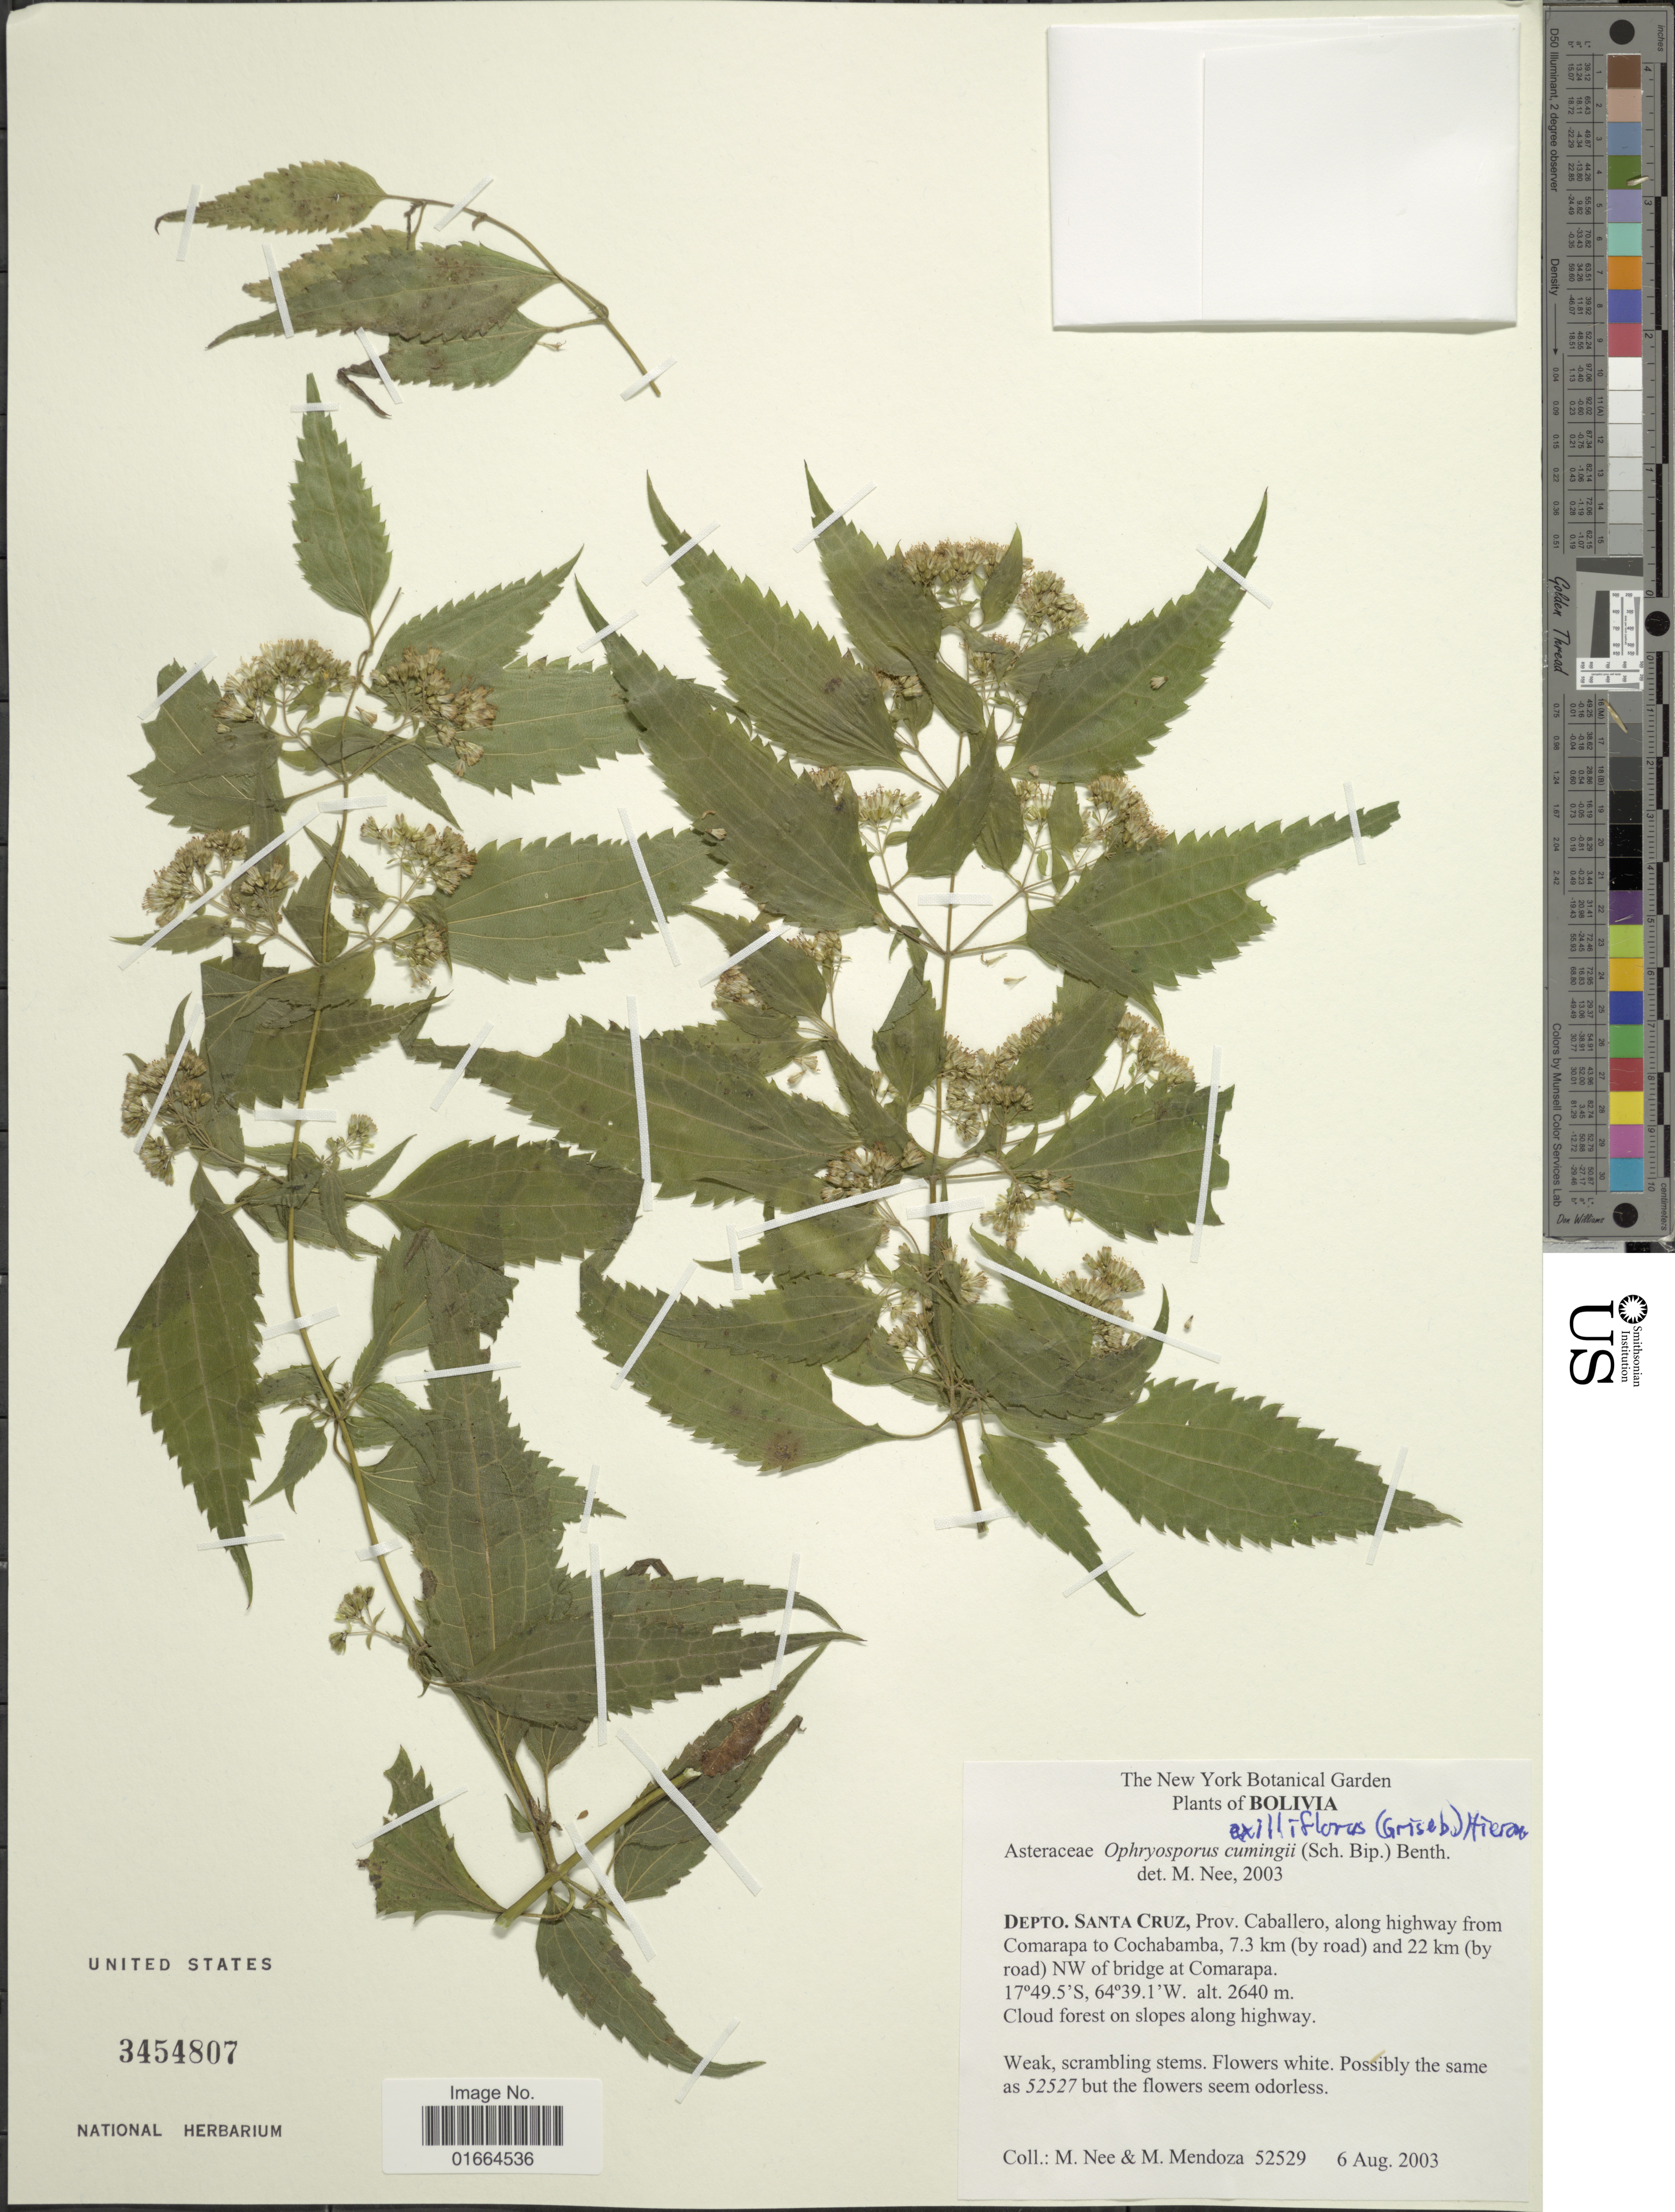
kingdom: Plantae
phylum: Tracheophyta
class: Magnoliopsida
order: Asterales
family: Asteraceae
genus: Ophryosporus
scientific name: Ophryosporus axilliflorus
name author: (Griseb.) Hieron.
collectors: M. Nee & M. Mendoza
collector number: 52529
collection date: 2003-08-06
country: Bolivia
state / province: Santa Cruz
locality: Depto. Santa Cruz, Prov. Caballero, along highway from Comarapa to Cochabamba, 7.3 km (by road) and 22 km (by road) NW of bridge at Comarapa to Cochabamba, 7.3 km (by road) and 22 km (by road) NW of bridge at Comarapa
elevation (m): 2640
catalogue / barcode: US 3454807